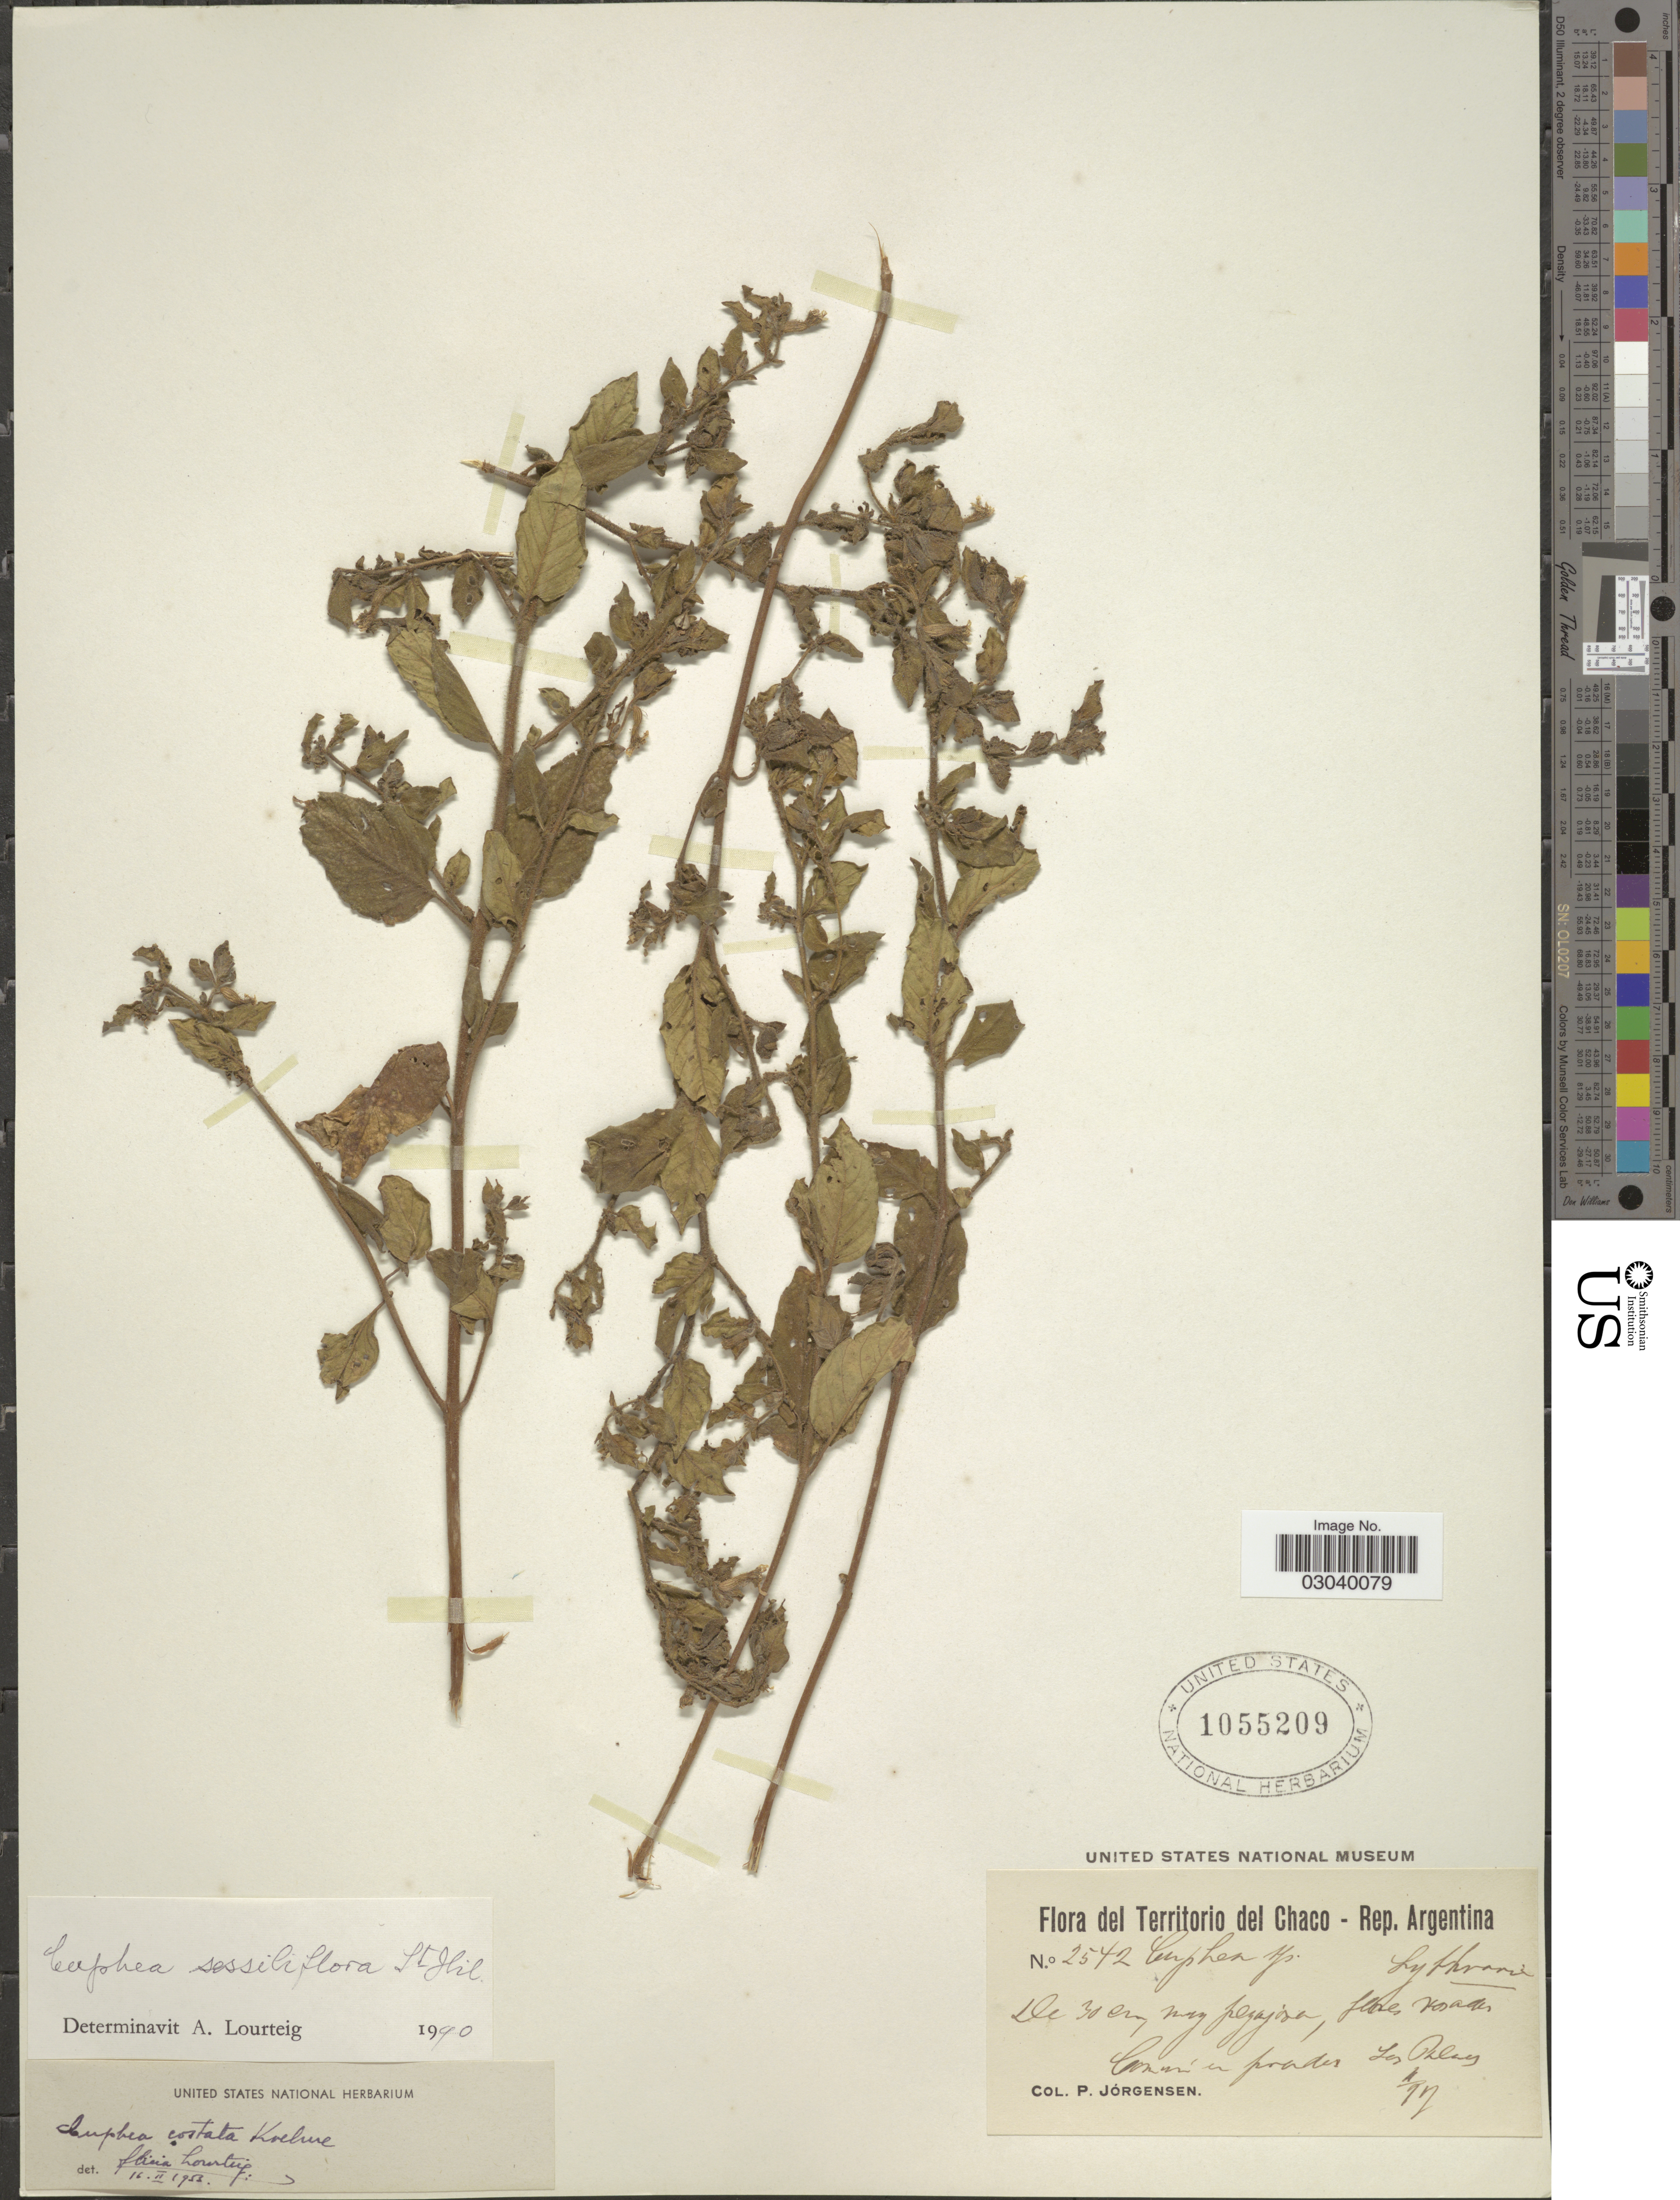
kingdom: Plantae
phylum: Tracheophyta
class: Magnoliopsida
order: Myrtales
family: Lythraceae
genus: Cuphea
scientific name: Cuphea sessiliflora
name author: A. St.-Hil.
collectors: P. Jörgensen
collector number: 2542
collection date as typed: Transcribed d/m/y: /4/97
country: Argentina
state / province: Chaco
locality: Common en prades Los Palmas.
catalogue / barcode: US 1055209